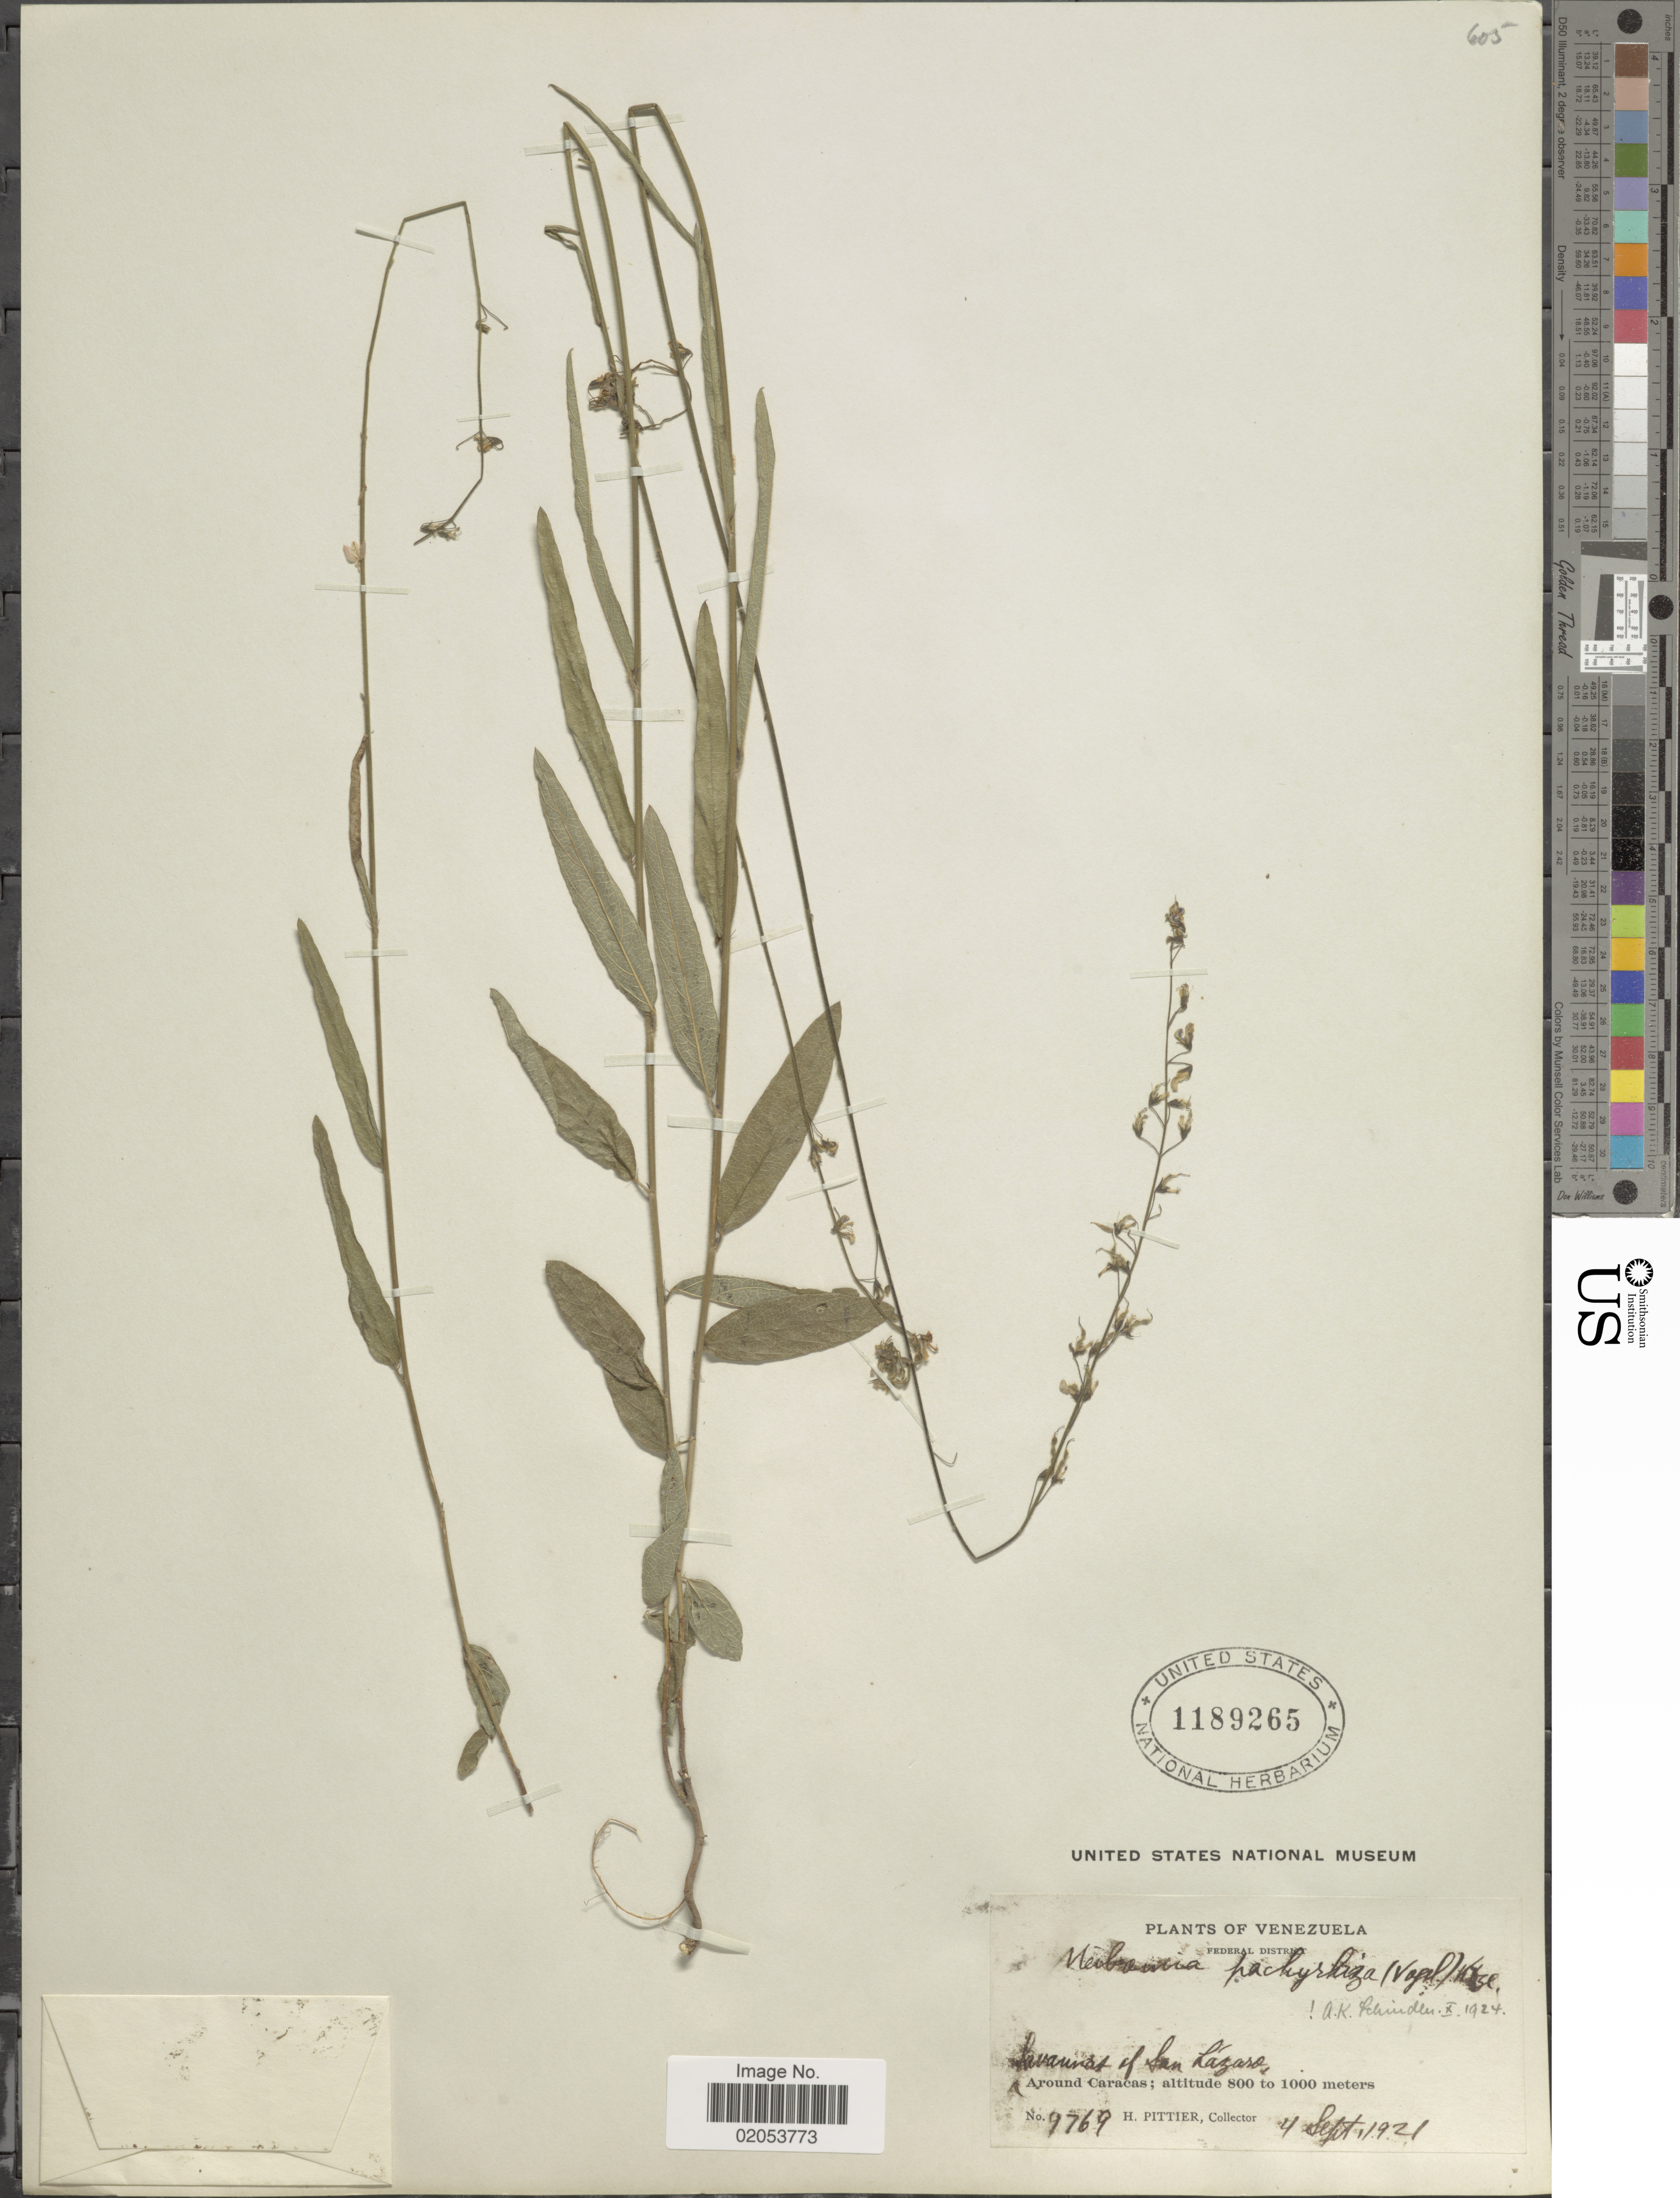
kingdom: Plantae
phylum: Tracheophyta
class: Magnoliopsida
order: Fabales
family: Fabaceae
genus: Desmodium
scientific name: Desmodium pachyrrhizum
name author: Vogel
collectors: H. F. Pittier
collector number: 9769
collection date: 1921-09-04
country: Venezuela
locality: Savannas of San Lazaro, around Caracas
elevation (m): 800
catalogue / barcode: US 1189265